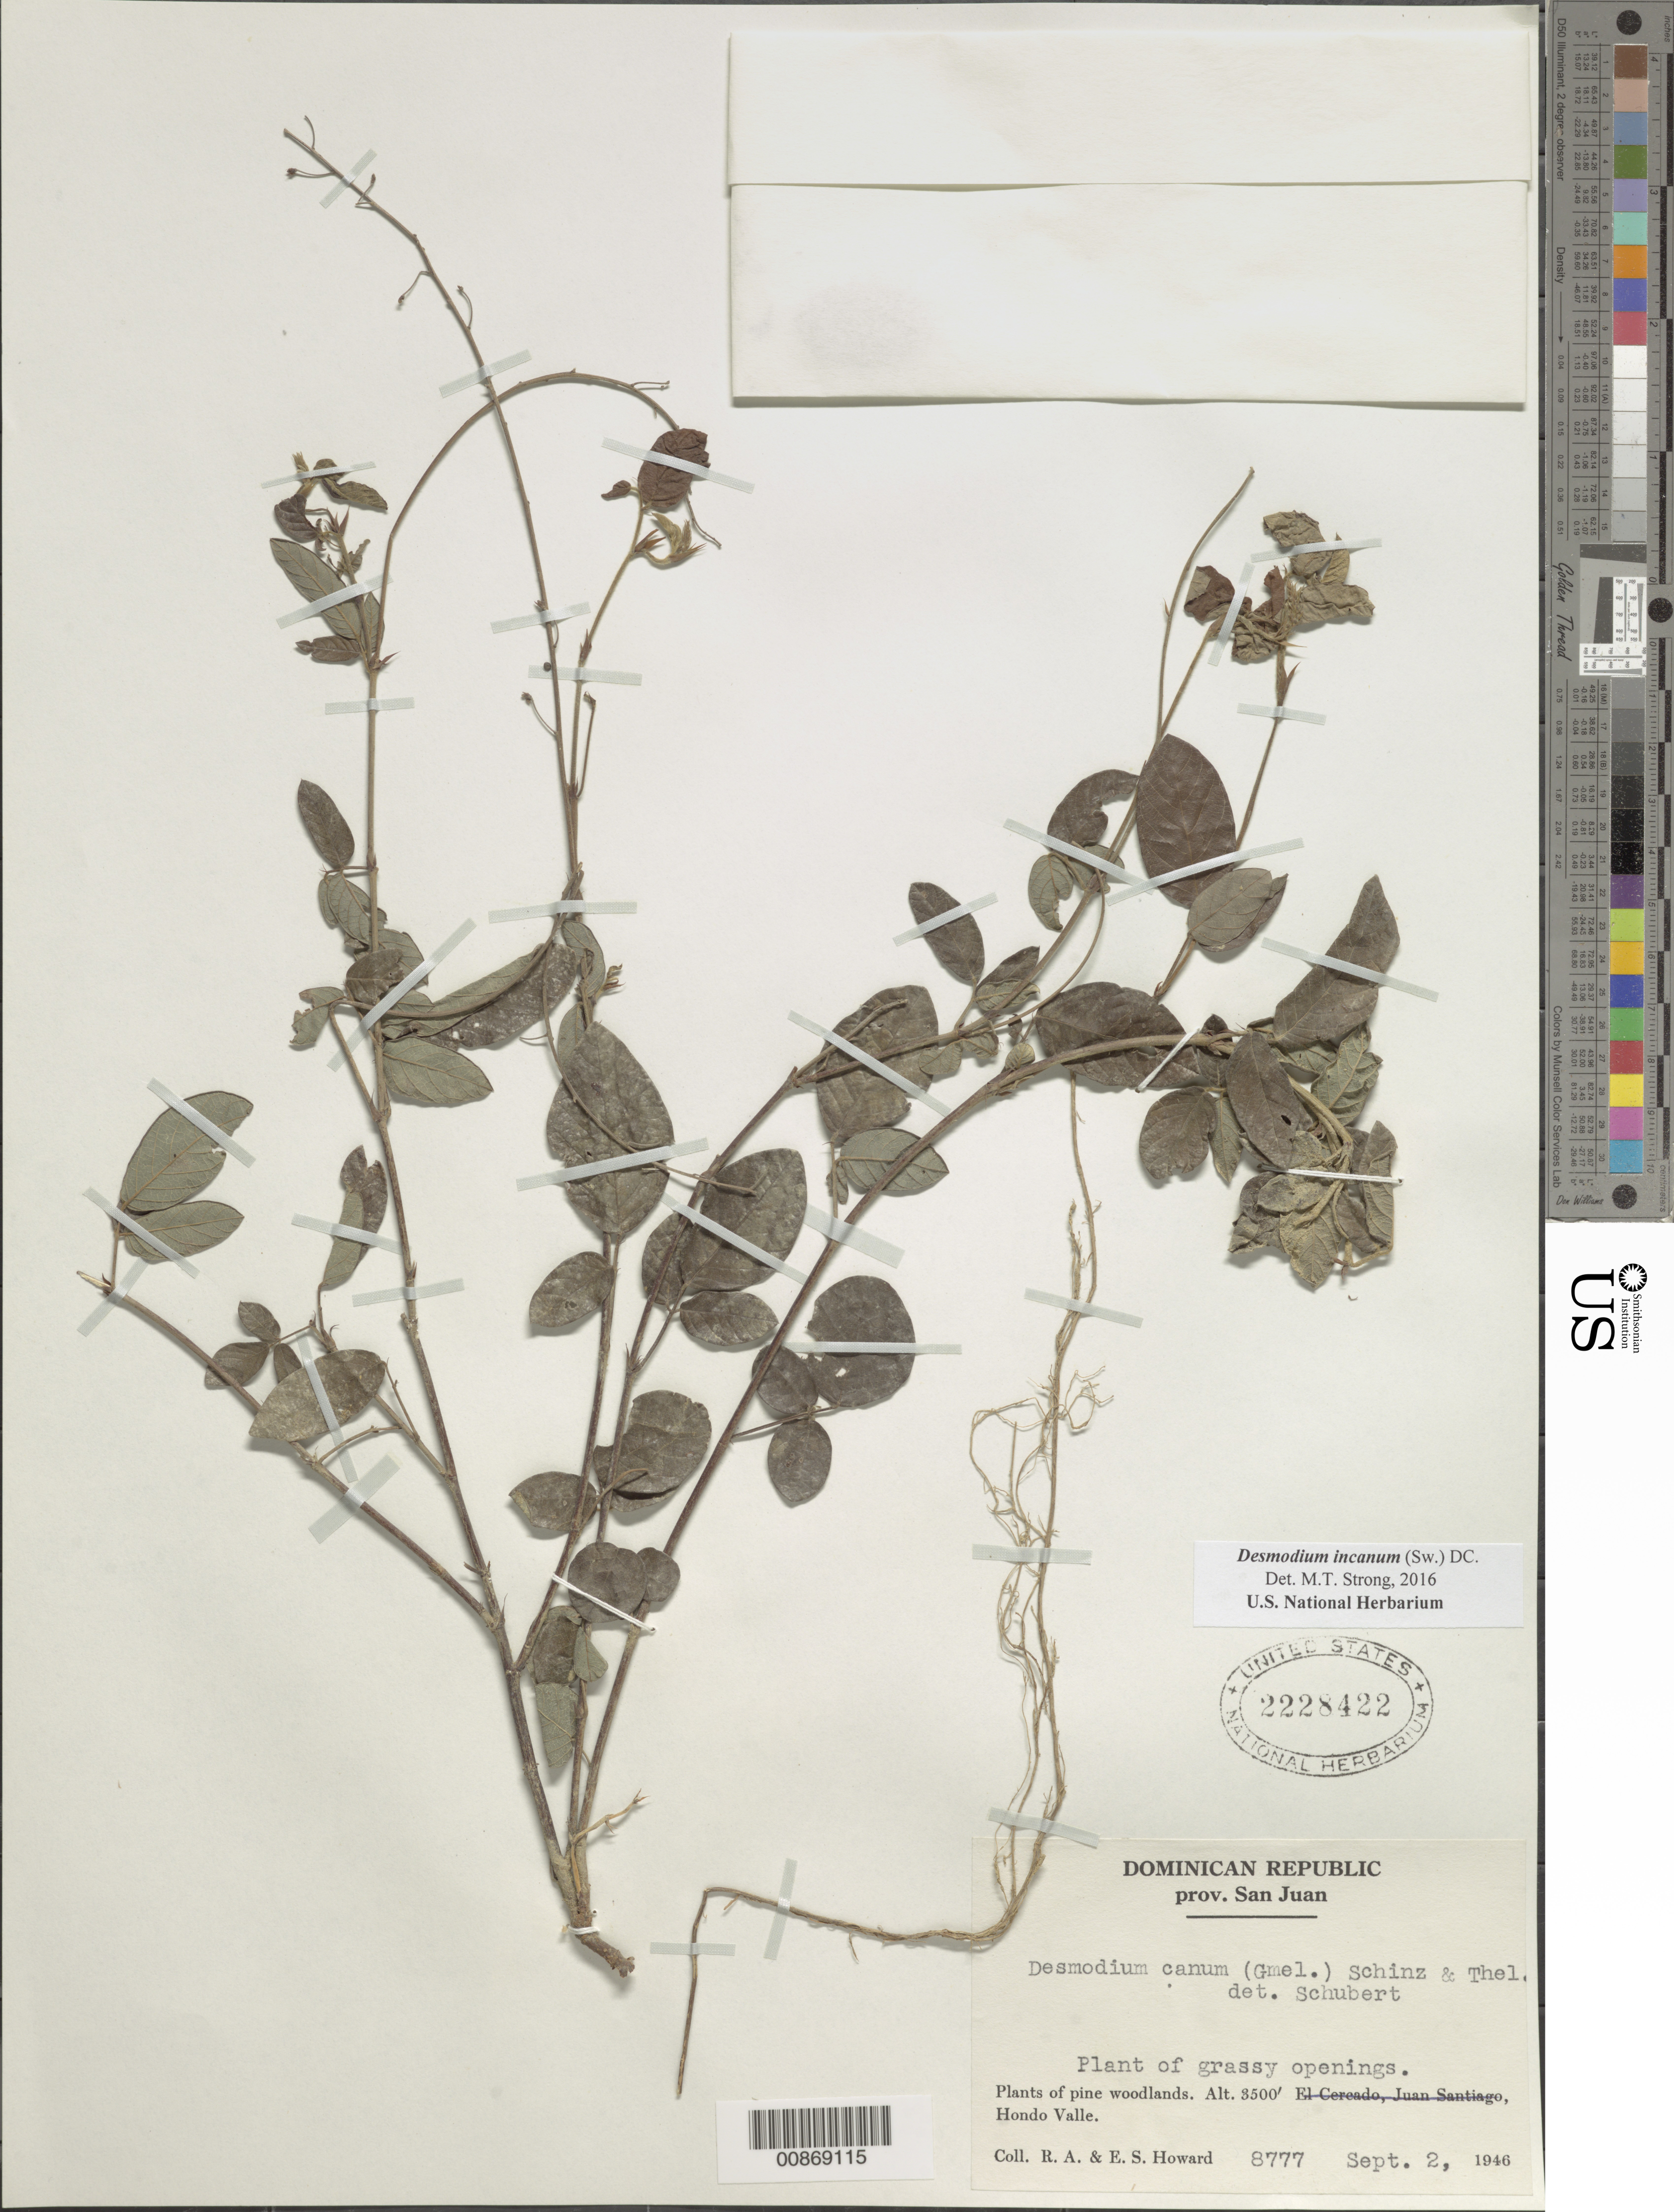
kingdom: Plantae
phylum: Tracheophyta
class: Magnoliopsida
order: Fabales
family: Fabaceae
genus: Desmodium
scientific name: Desmodium incanum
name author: (Sw.) DC.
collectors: R. A. Howard & E. S. Howard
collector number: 8777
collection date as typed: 02 Sep 1946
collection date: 1946-09-02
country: Dominican Republic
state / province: San Juan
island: Hispaniola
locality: Hondo Valle.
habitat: Plant of grassy openings. Plants of pine woodlands.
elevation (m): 1067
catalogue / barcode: US 2228422